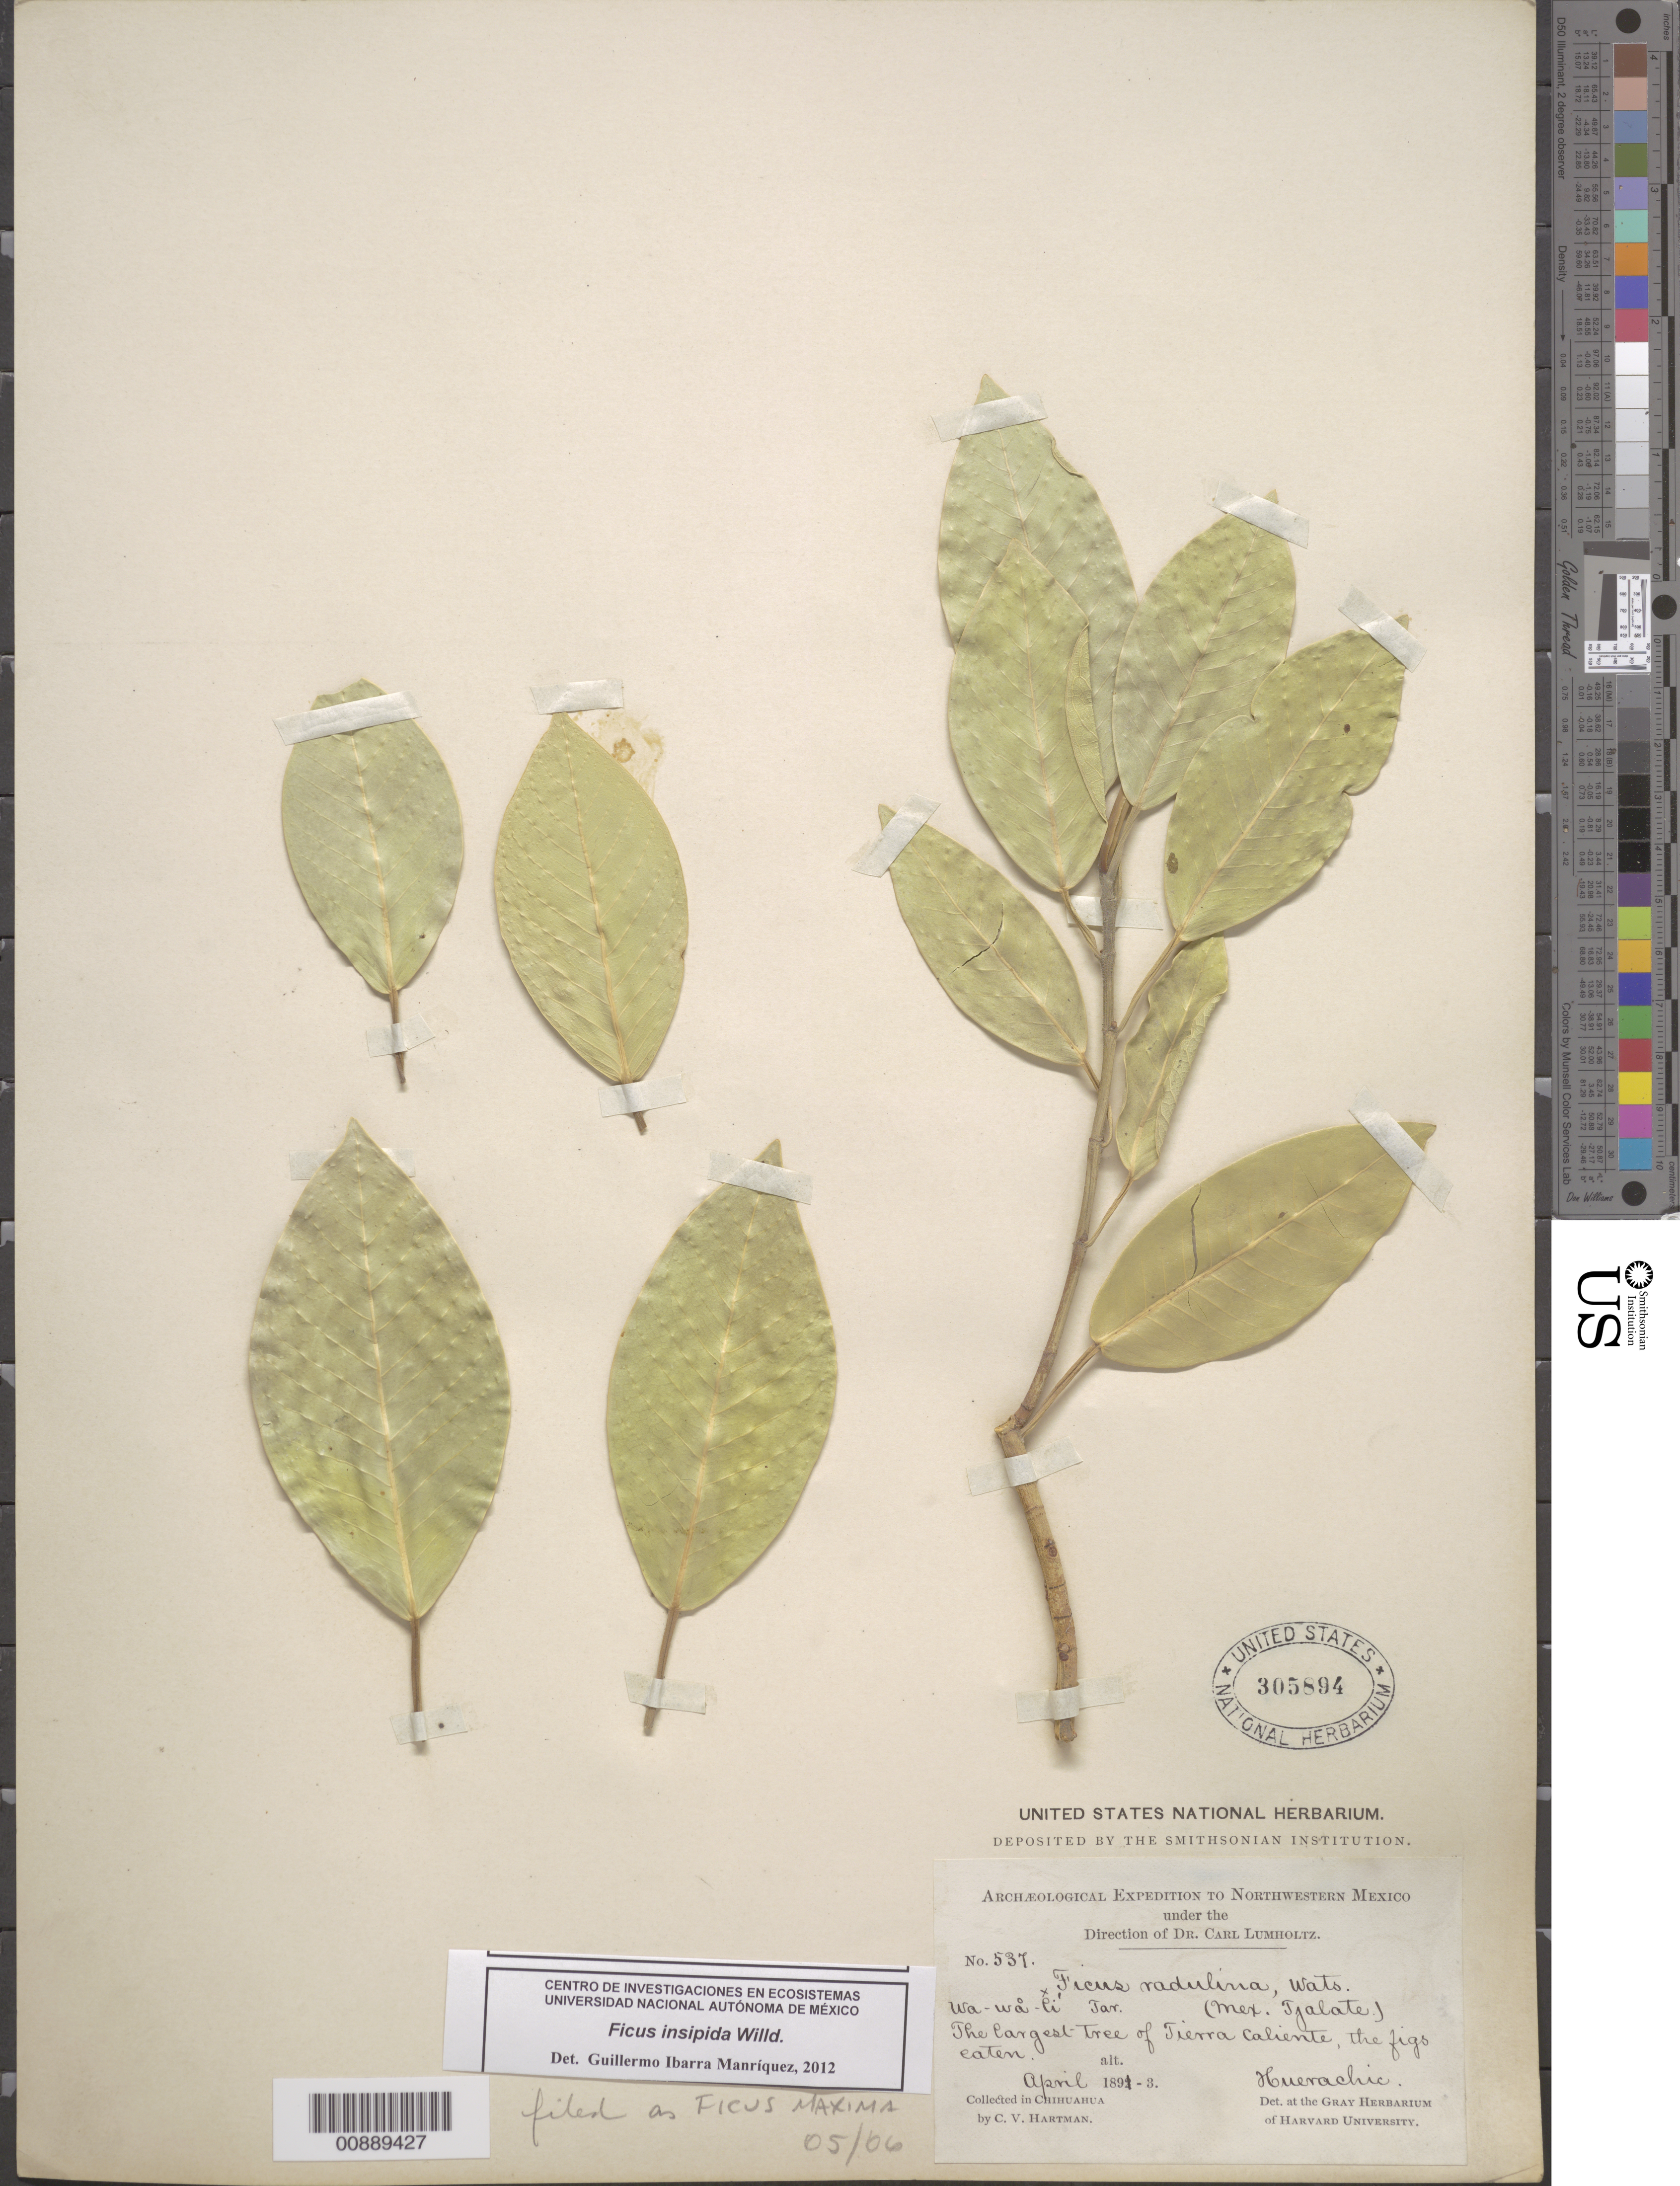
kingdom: Plantae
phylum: Tracheophyta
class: Magnoliopsida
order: Rosales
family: Moraceae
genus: Ficus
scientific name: Ficus pertusa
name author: L. f.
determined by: Manriquez, G. I.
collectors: C. V. Hartman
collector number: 537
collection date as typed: Apr 1893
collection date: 1893-04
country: Mexico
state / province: Chihuahua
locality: Huerachic, Chihuahua.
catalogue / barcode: US 305894